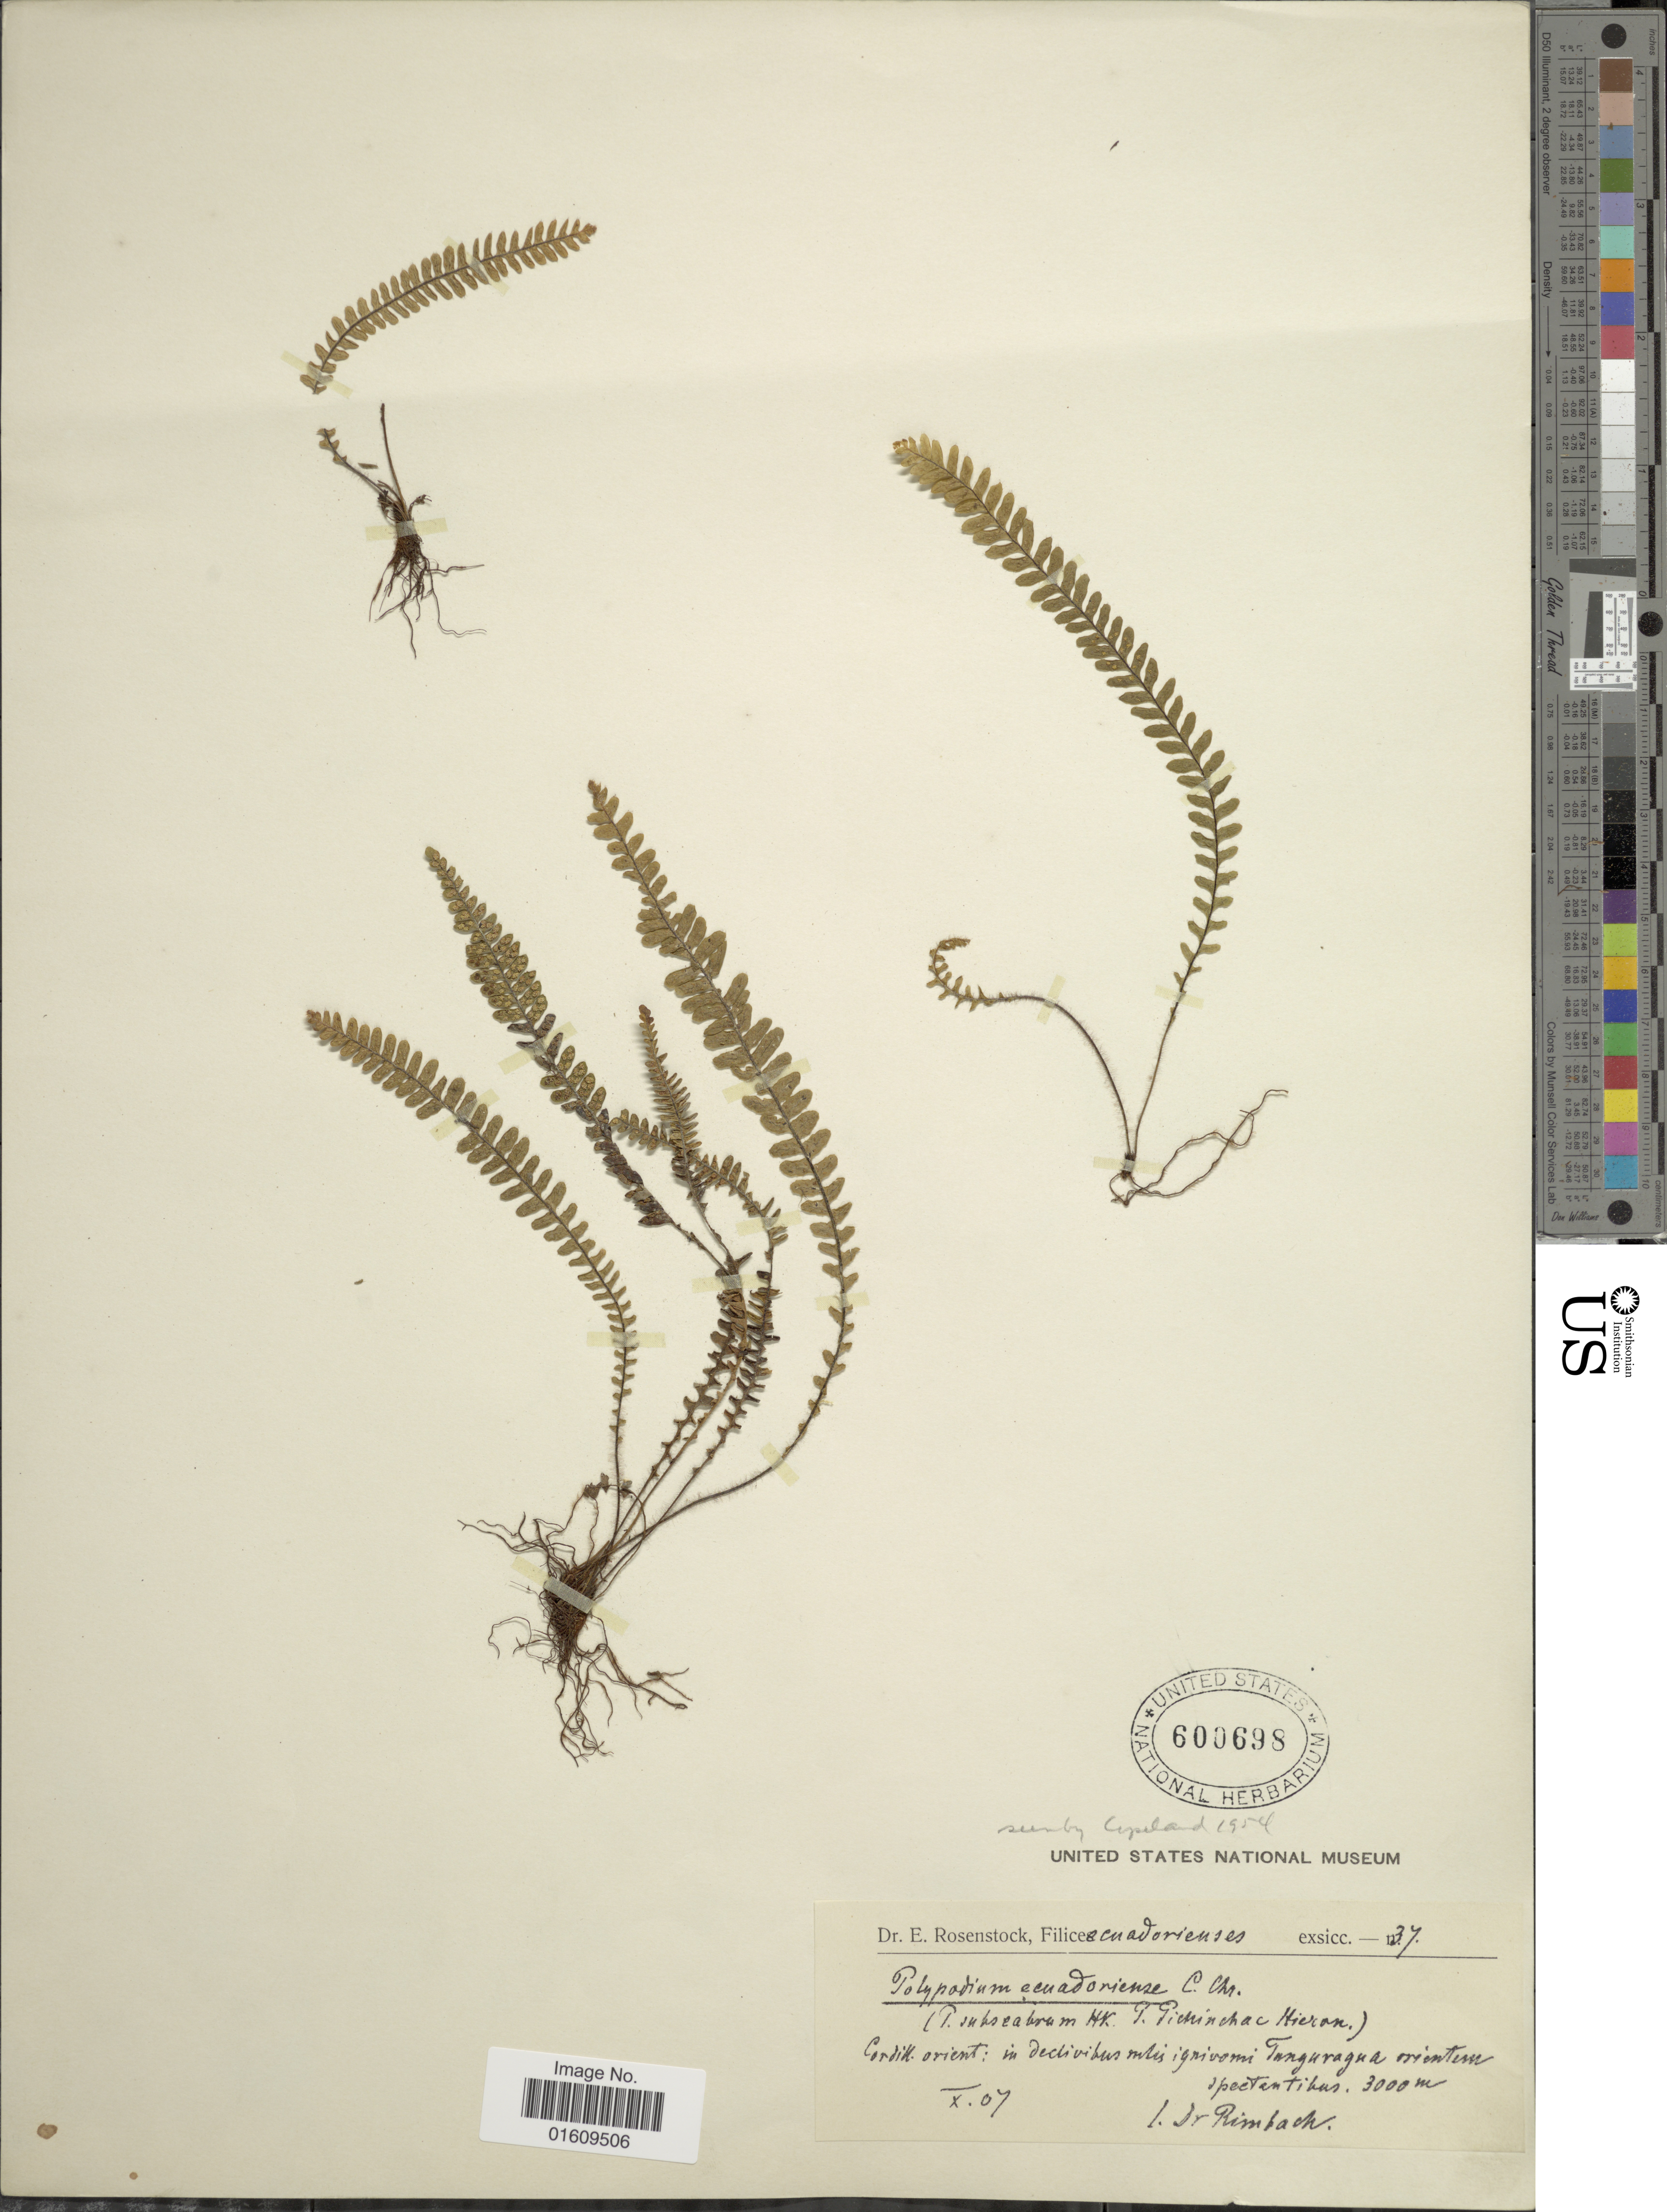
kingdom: Plantae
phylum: Tracheophyta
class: Polypodiopsida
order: Polypodiales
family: Polypodiaceae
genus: Ascogrammitis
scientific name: Ascogrammitis pichinchensis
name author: (Hieron.) Sundue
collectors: Rimbach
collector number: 37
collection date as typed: Transcribed d/m/y: /10/7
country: Ecuador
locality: Cordill. orient: in declivibus mtis ignivomi Tanguragua orientem.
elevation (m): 3000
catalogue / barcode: US 600698